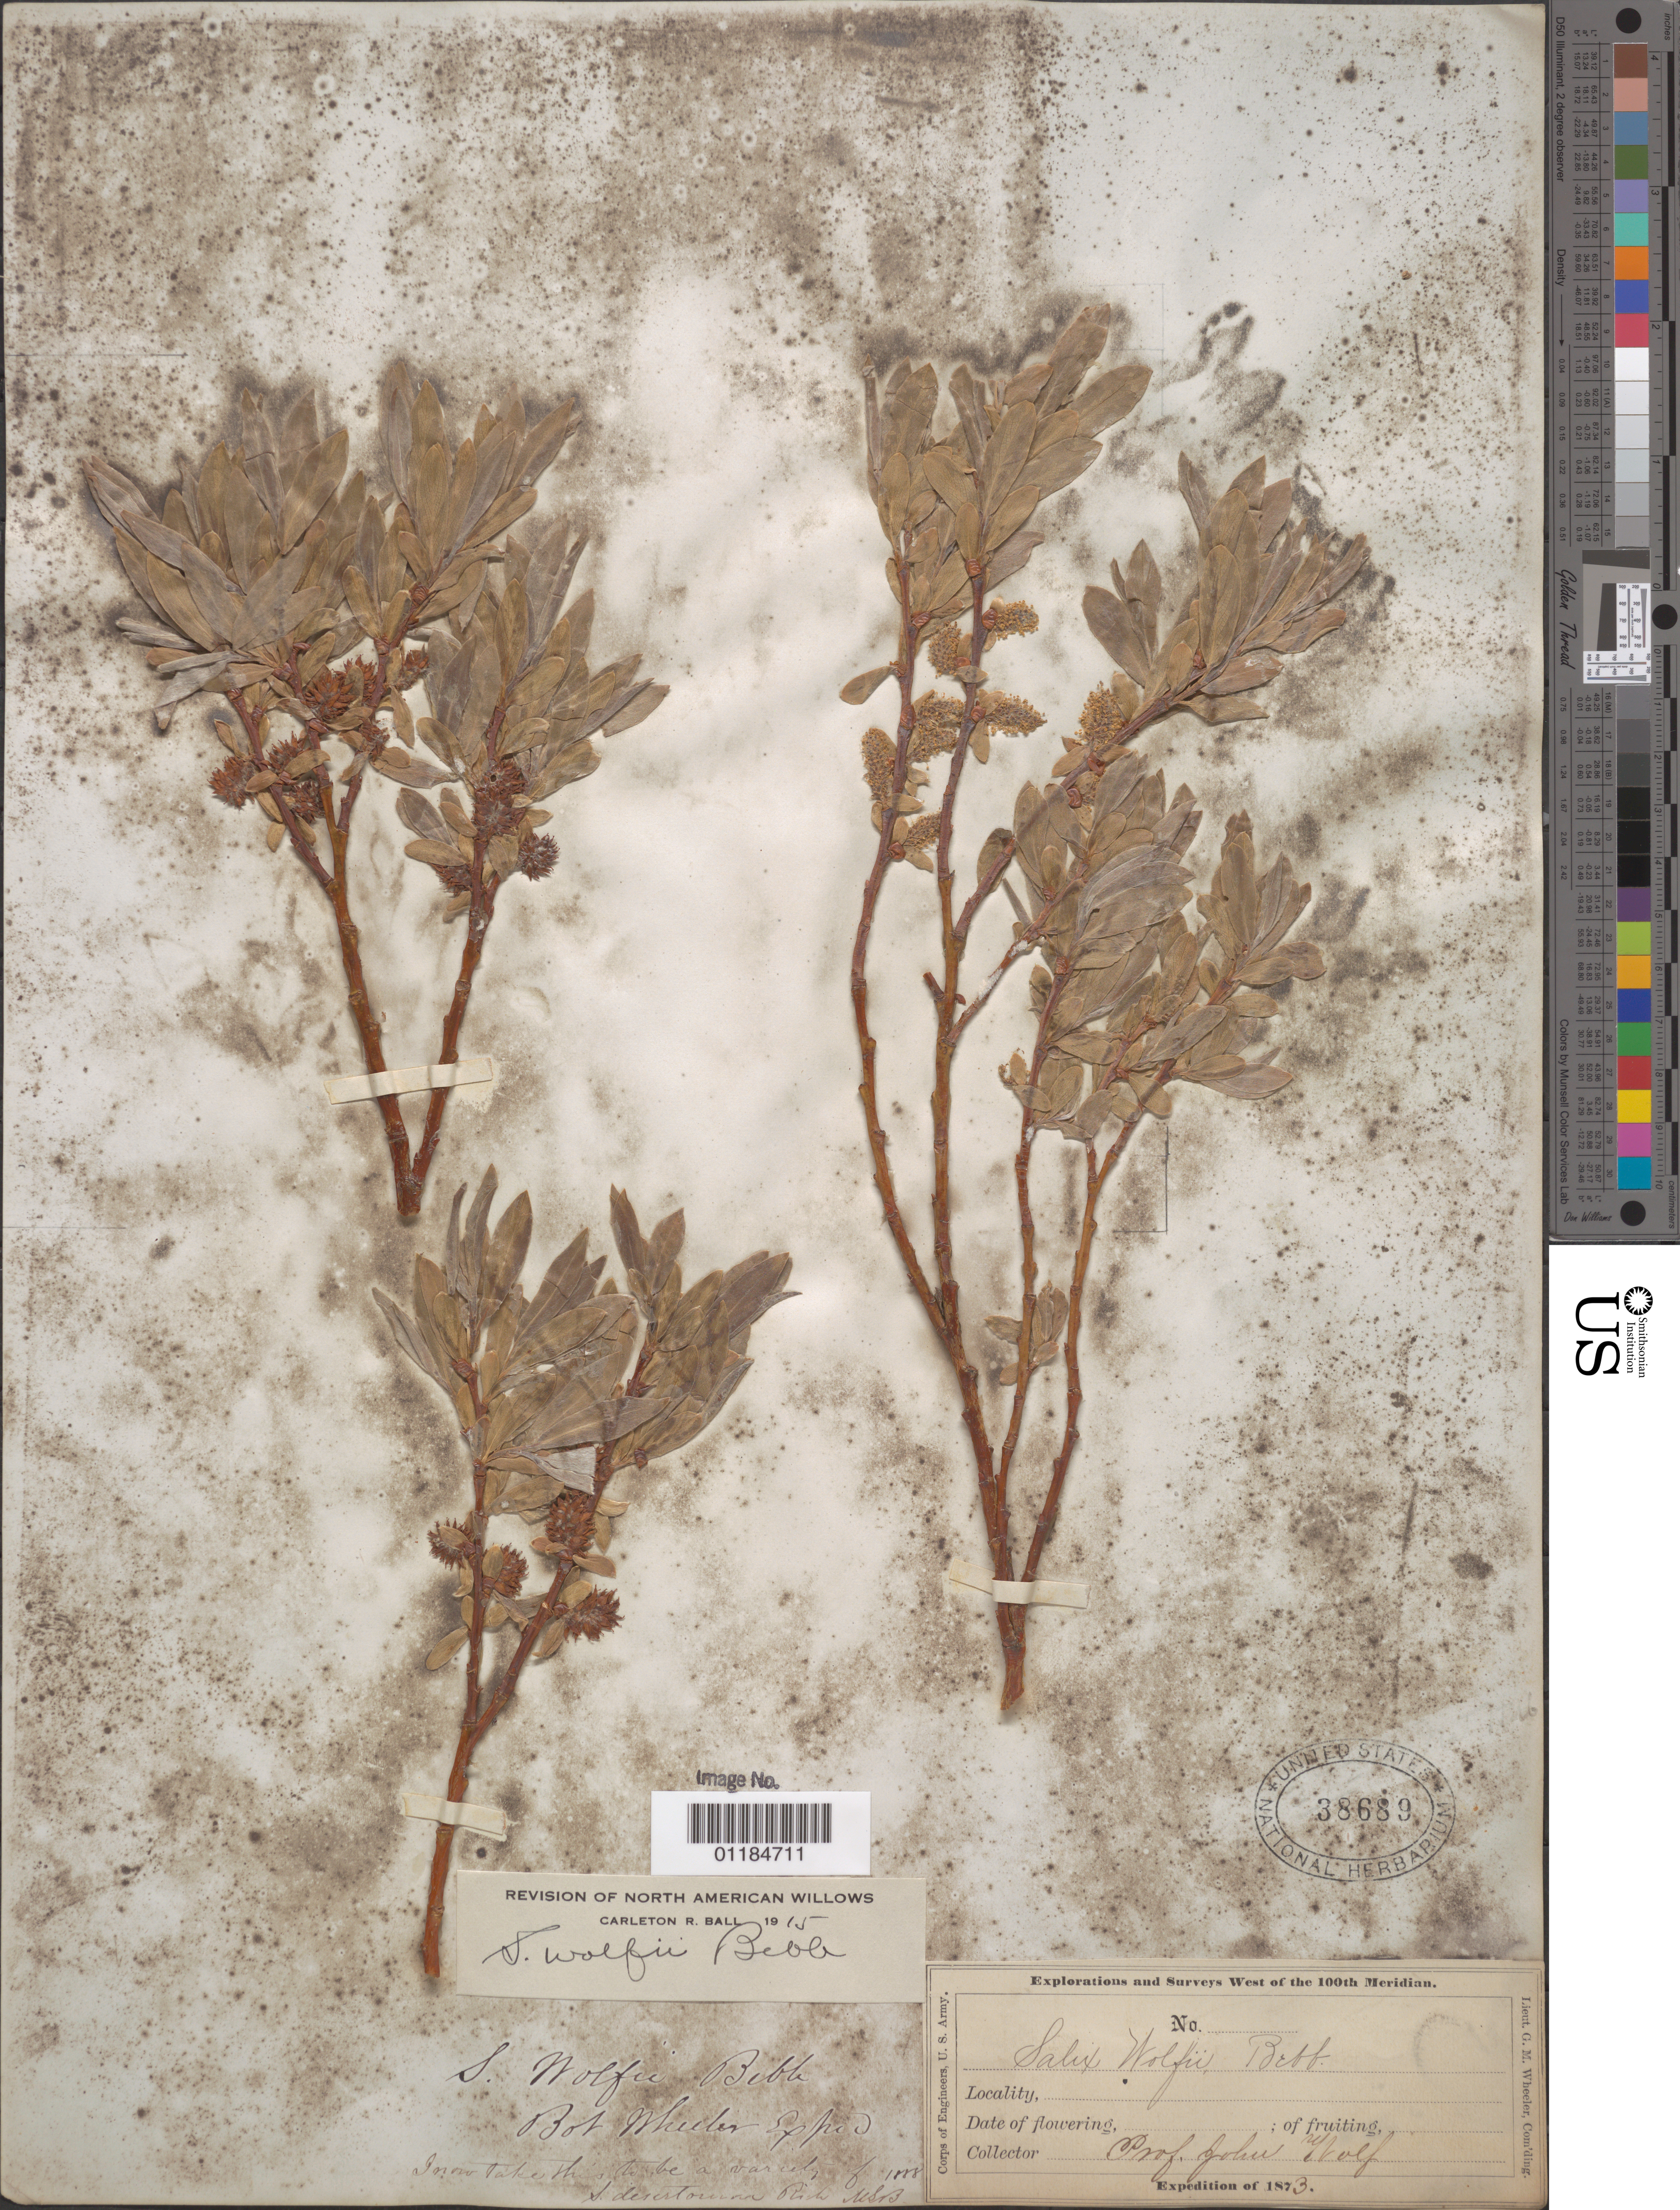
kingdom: Plantae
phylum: Tracheophyta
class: Magnoliopsida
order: Malpighiales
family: Salicaceae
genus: Salix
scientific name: Salix wolfii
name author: Bebb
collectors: J. Wolf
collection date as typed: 1873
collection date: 1873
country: United States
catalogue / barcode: US 38689